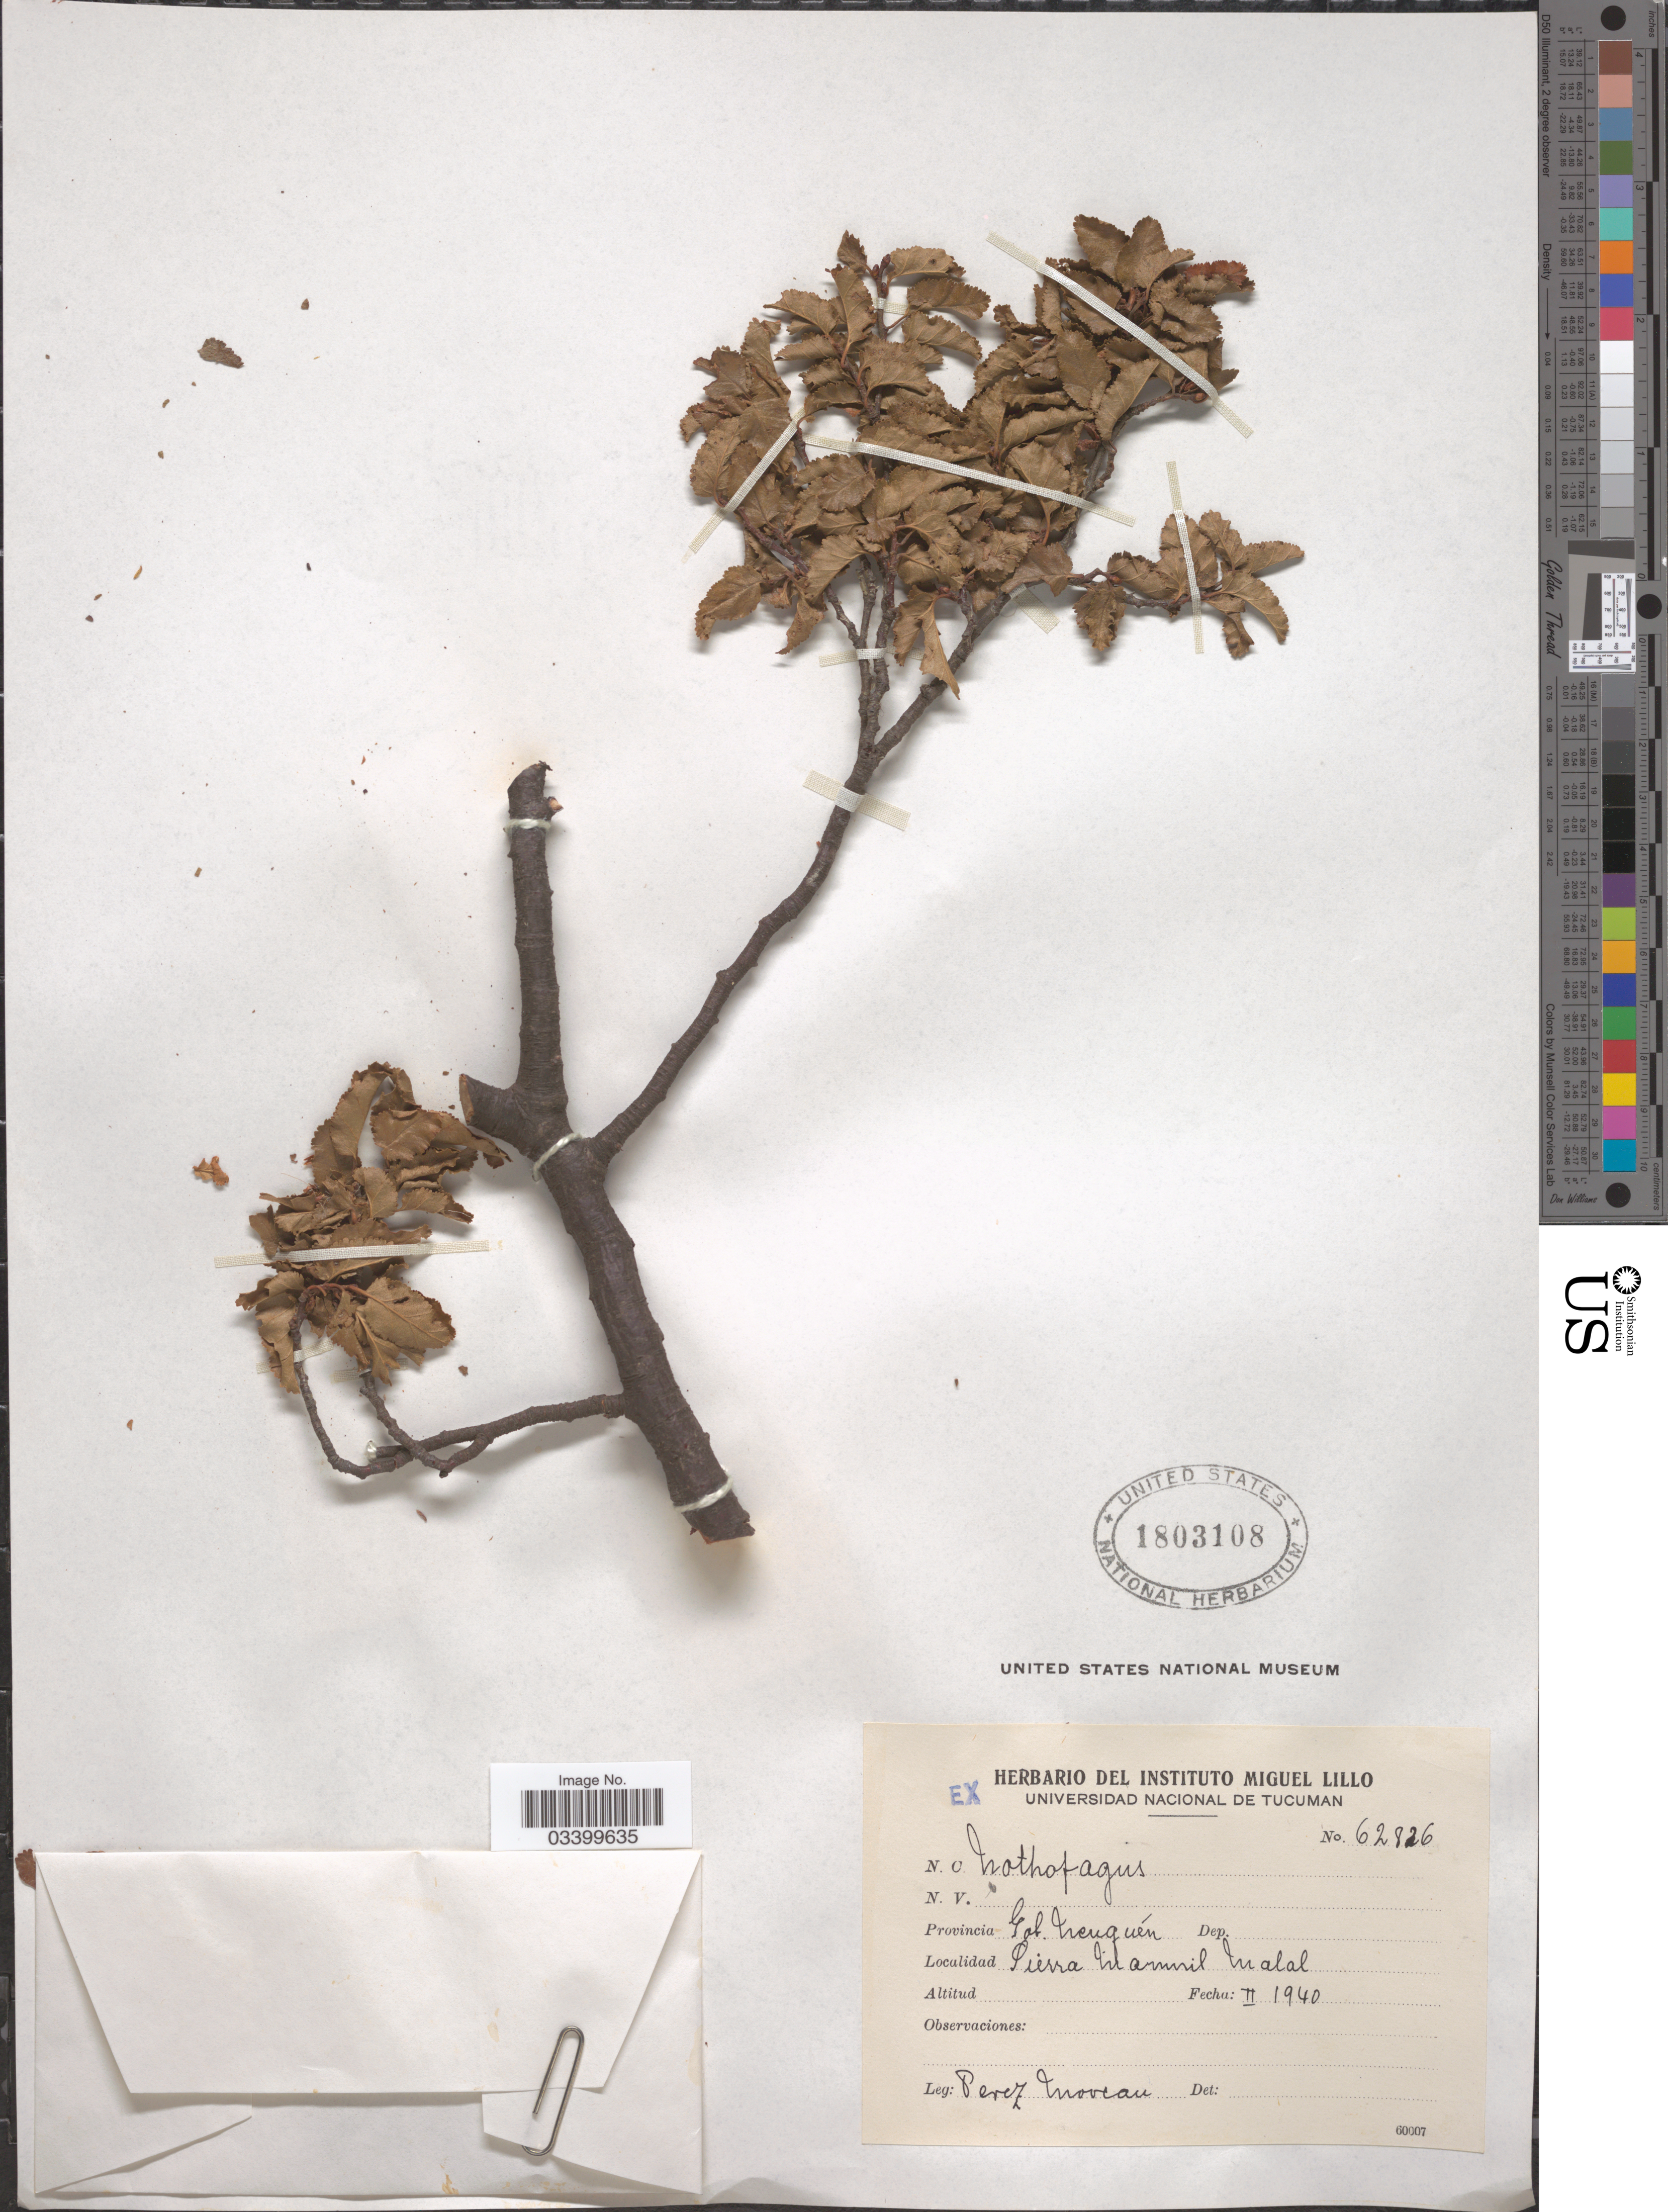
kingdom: Plantae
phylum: Tracheophyta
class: Magnoliopsida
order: Fagales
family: Nothofagaceae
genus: Nothofagus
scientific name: Nothofagus antarctica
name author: (G. Forst.) Oerst.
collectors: P. Moreau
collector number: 62826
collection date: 1940-02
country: Argentina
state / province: Neuquen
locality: Gob. Neuquén, Sierra Mamuil Malal.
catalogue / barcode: US 1803108